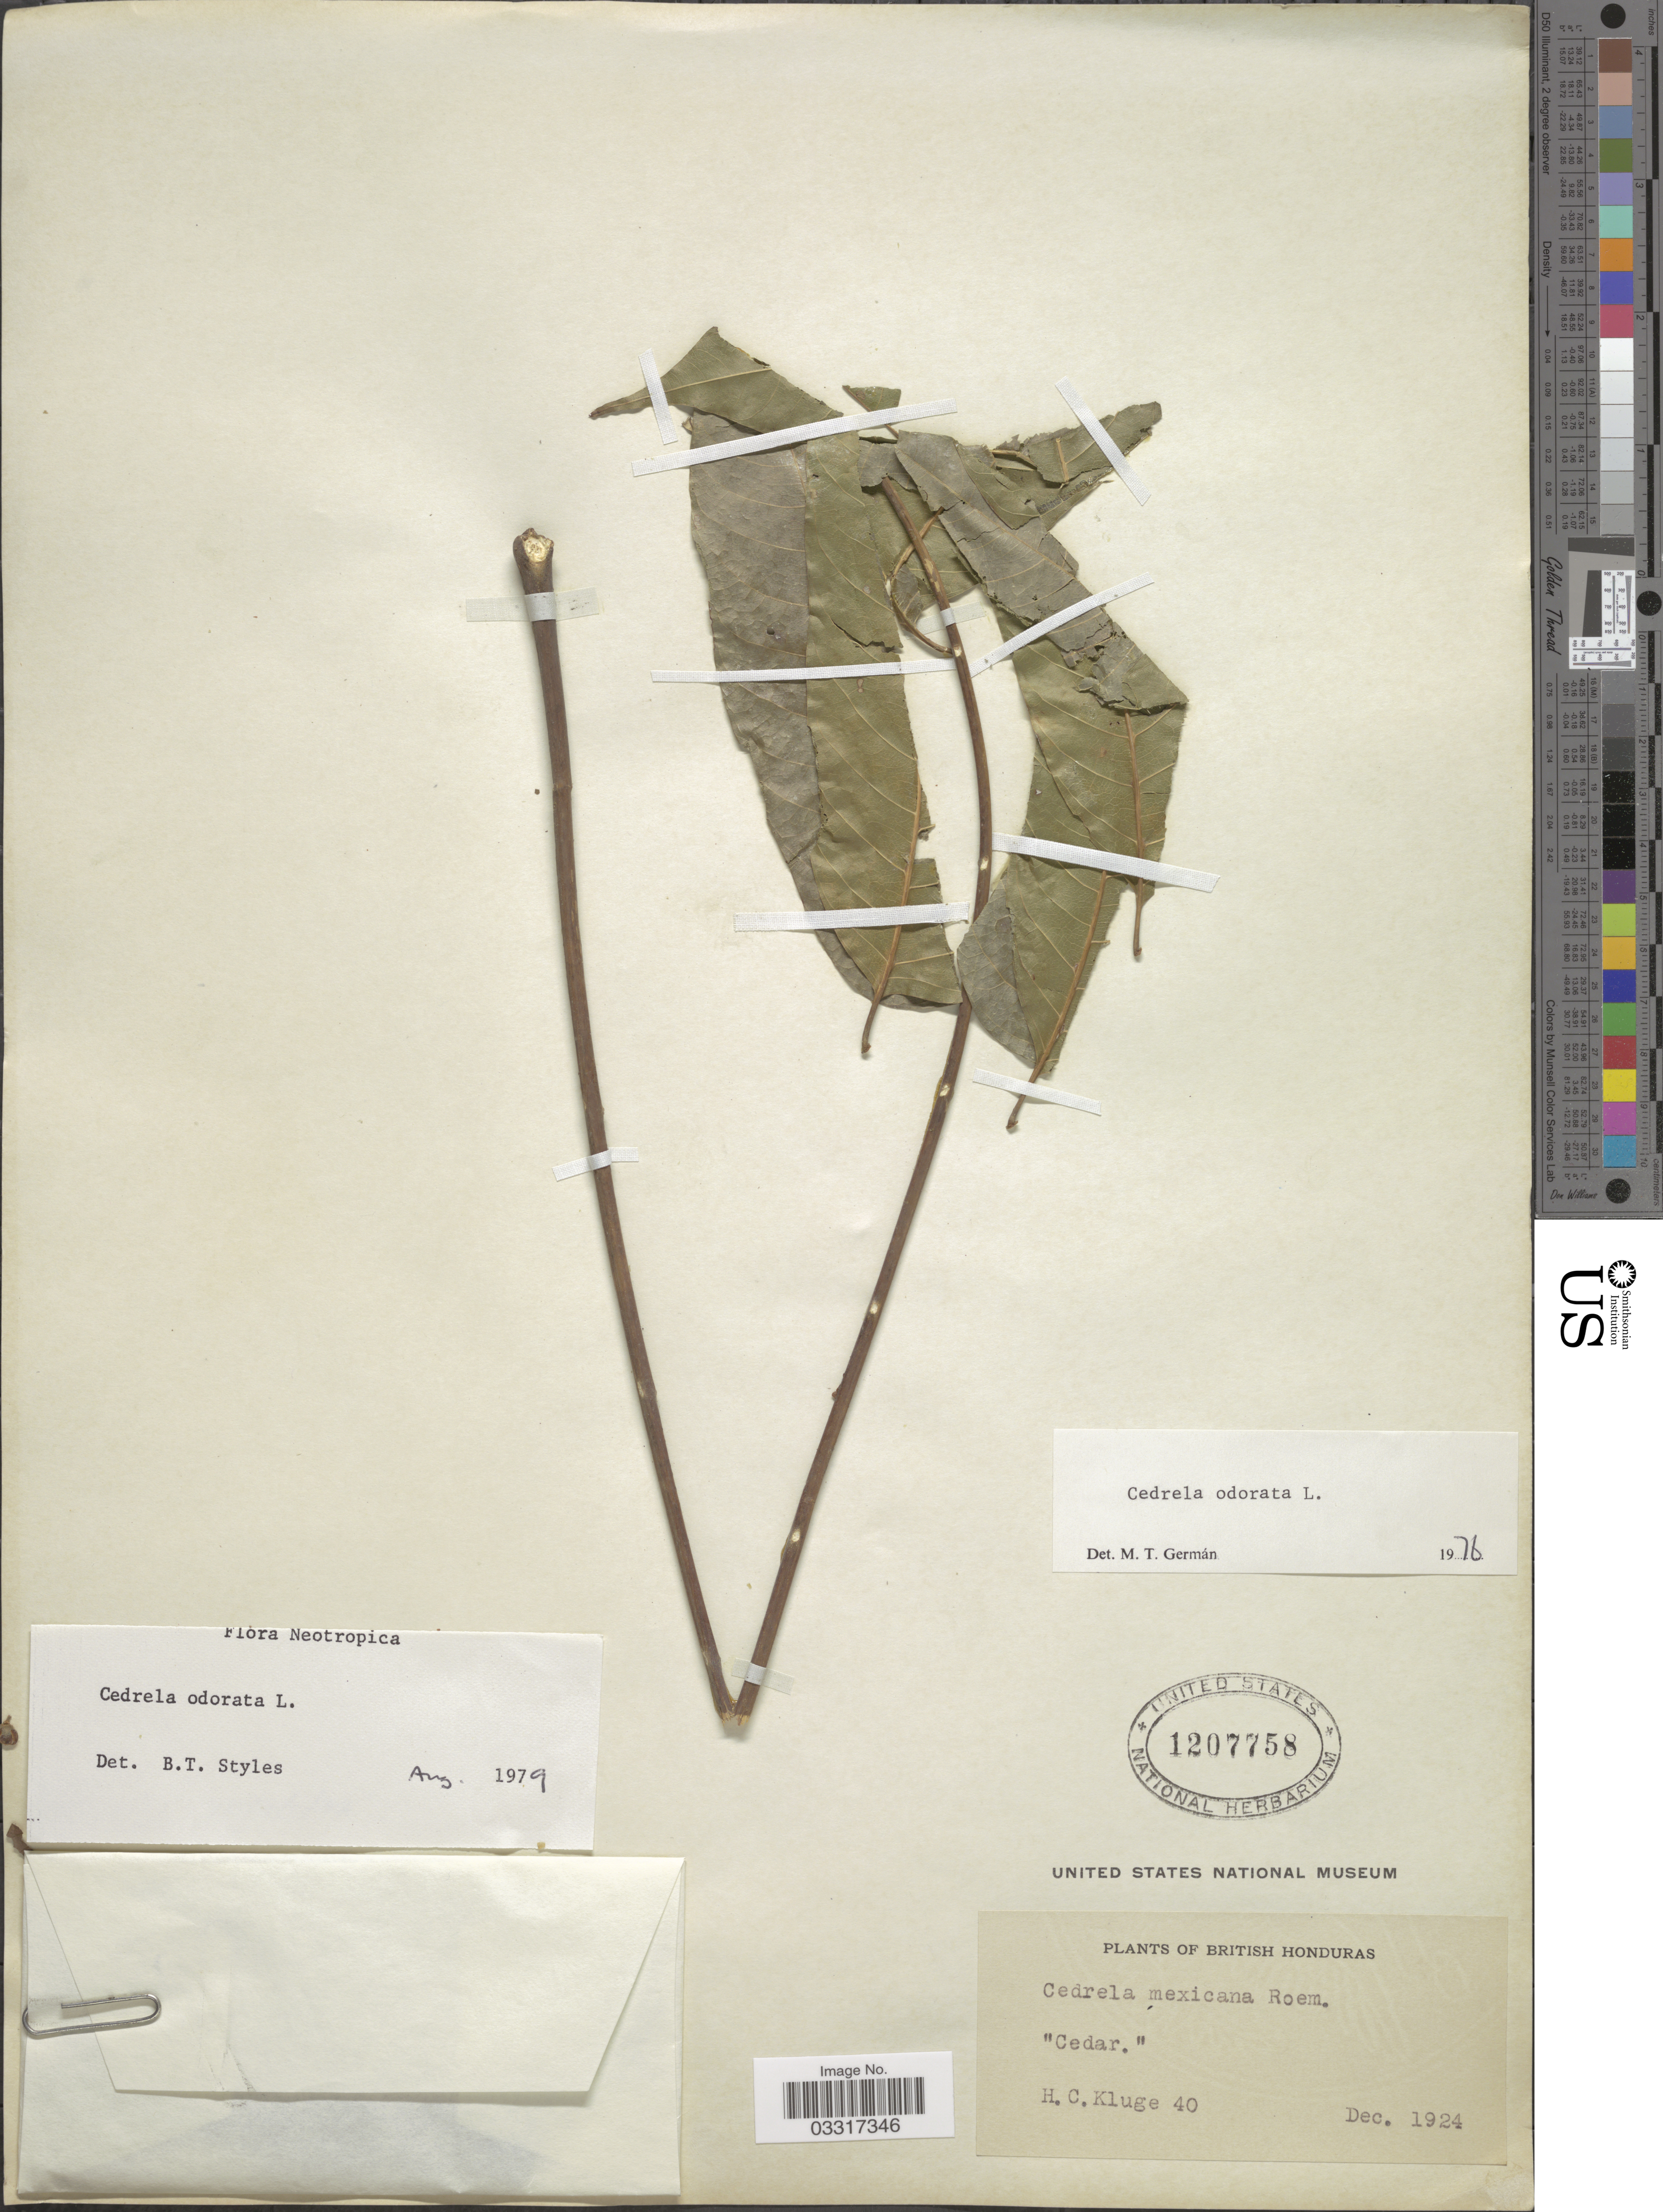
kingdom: Plantae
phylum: Tracheophyta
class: Magnoliopsida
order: Sapindales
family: Meliaceae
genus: Cedrela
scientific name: Cedrela odorata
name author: L.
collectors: H. C. Kluge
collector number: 40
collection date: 1924-12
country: Belize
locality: British Honduras.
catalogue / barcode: US 1207758